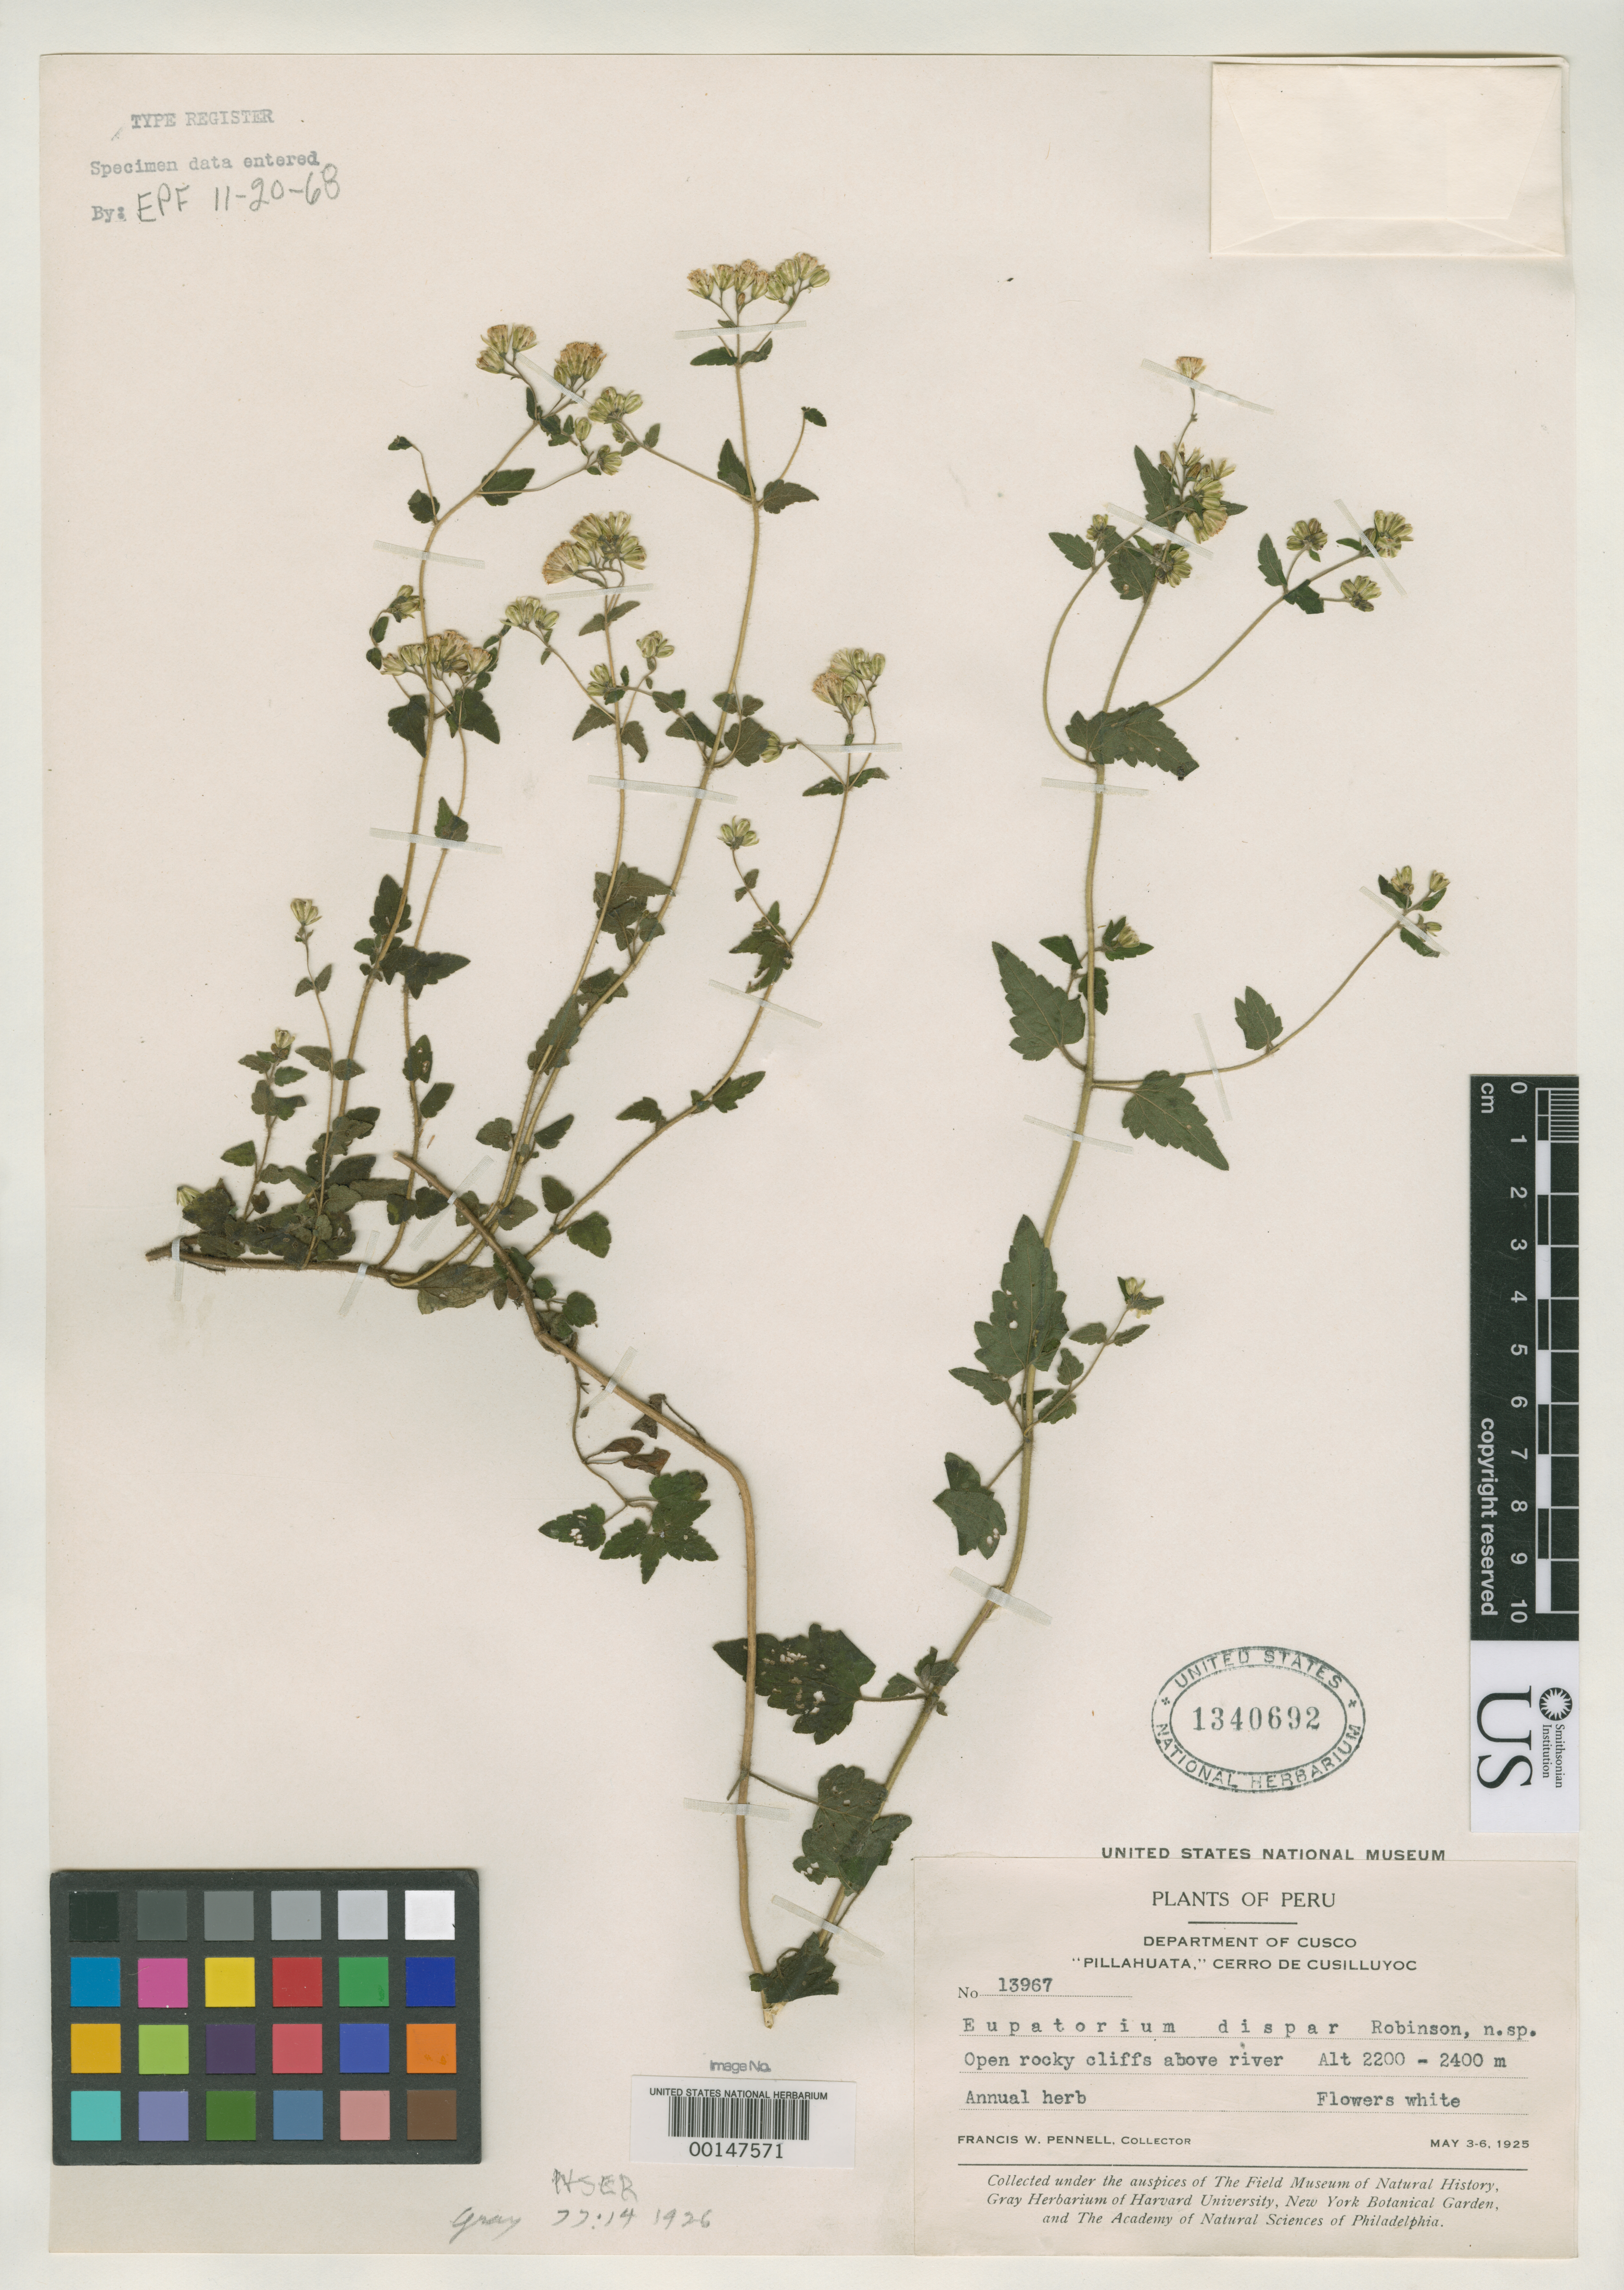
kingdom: Plantae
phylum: Tracheophyta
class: Magnoliopsida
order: Asterales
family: Asteraceae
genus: Eupatorium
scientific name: Eupatorium dispar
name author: B.L. Rob.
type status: Isotype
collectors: F. W. Pennell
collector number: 13967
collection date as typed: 06 May 1925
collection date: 1925-05-06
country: Peru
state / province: Cusco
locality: Cerro de Cusilluyoc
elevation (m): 2200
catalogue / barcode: US 1340692